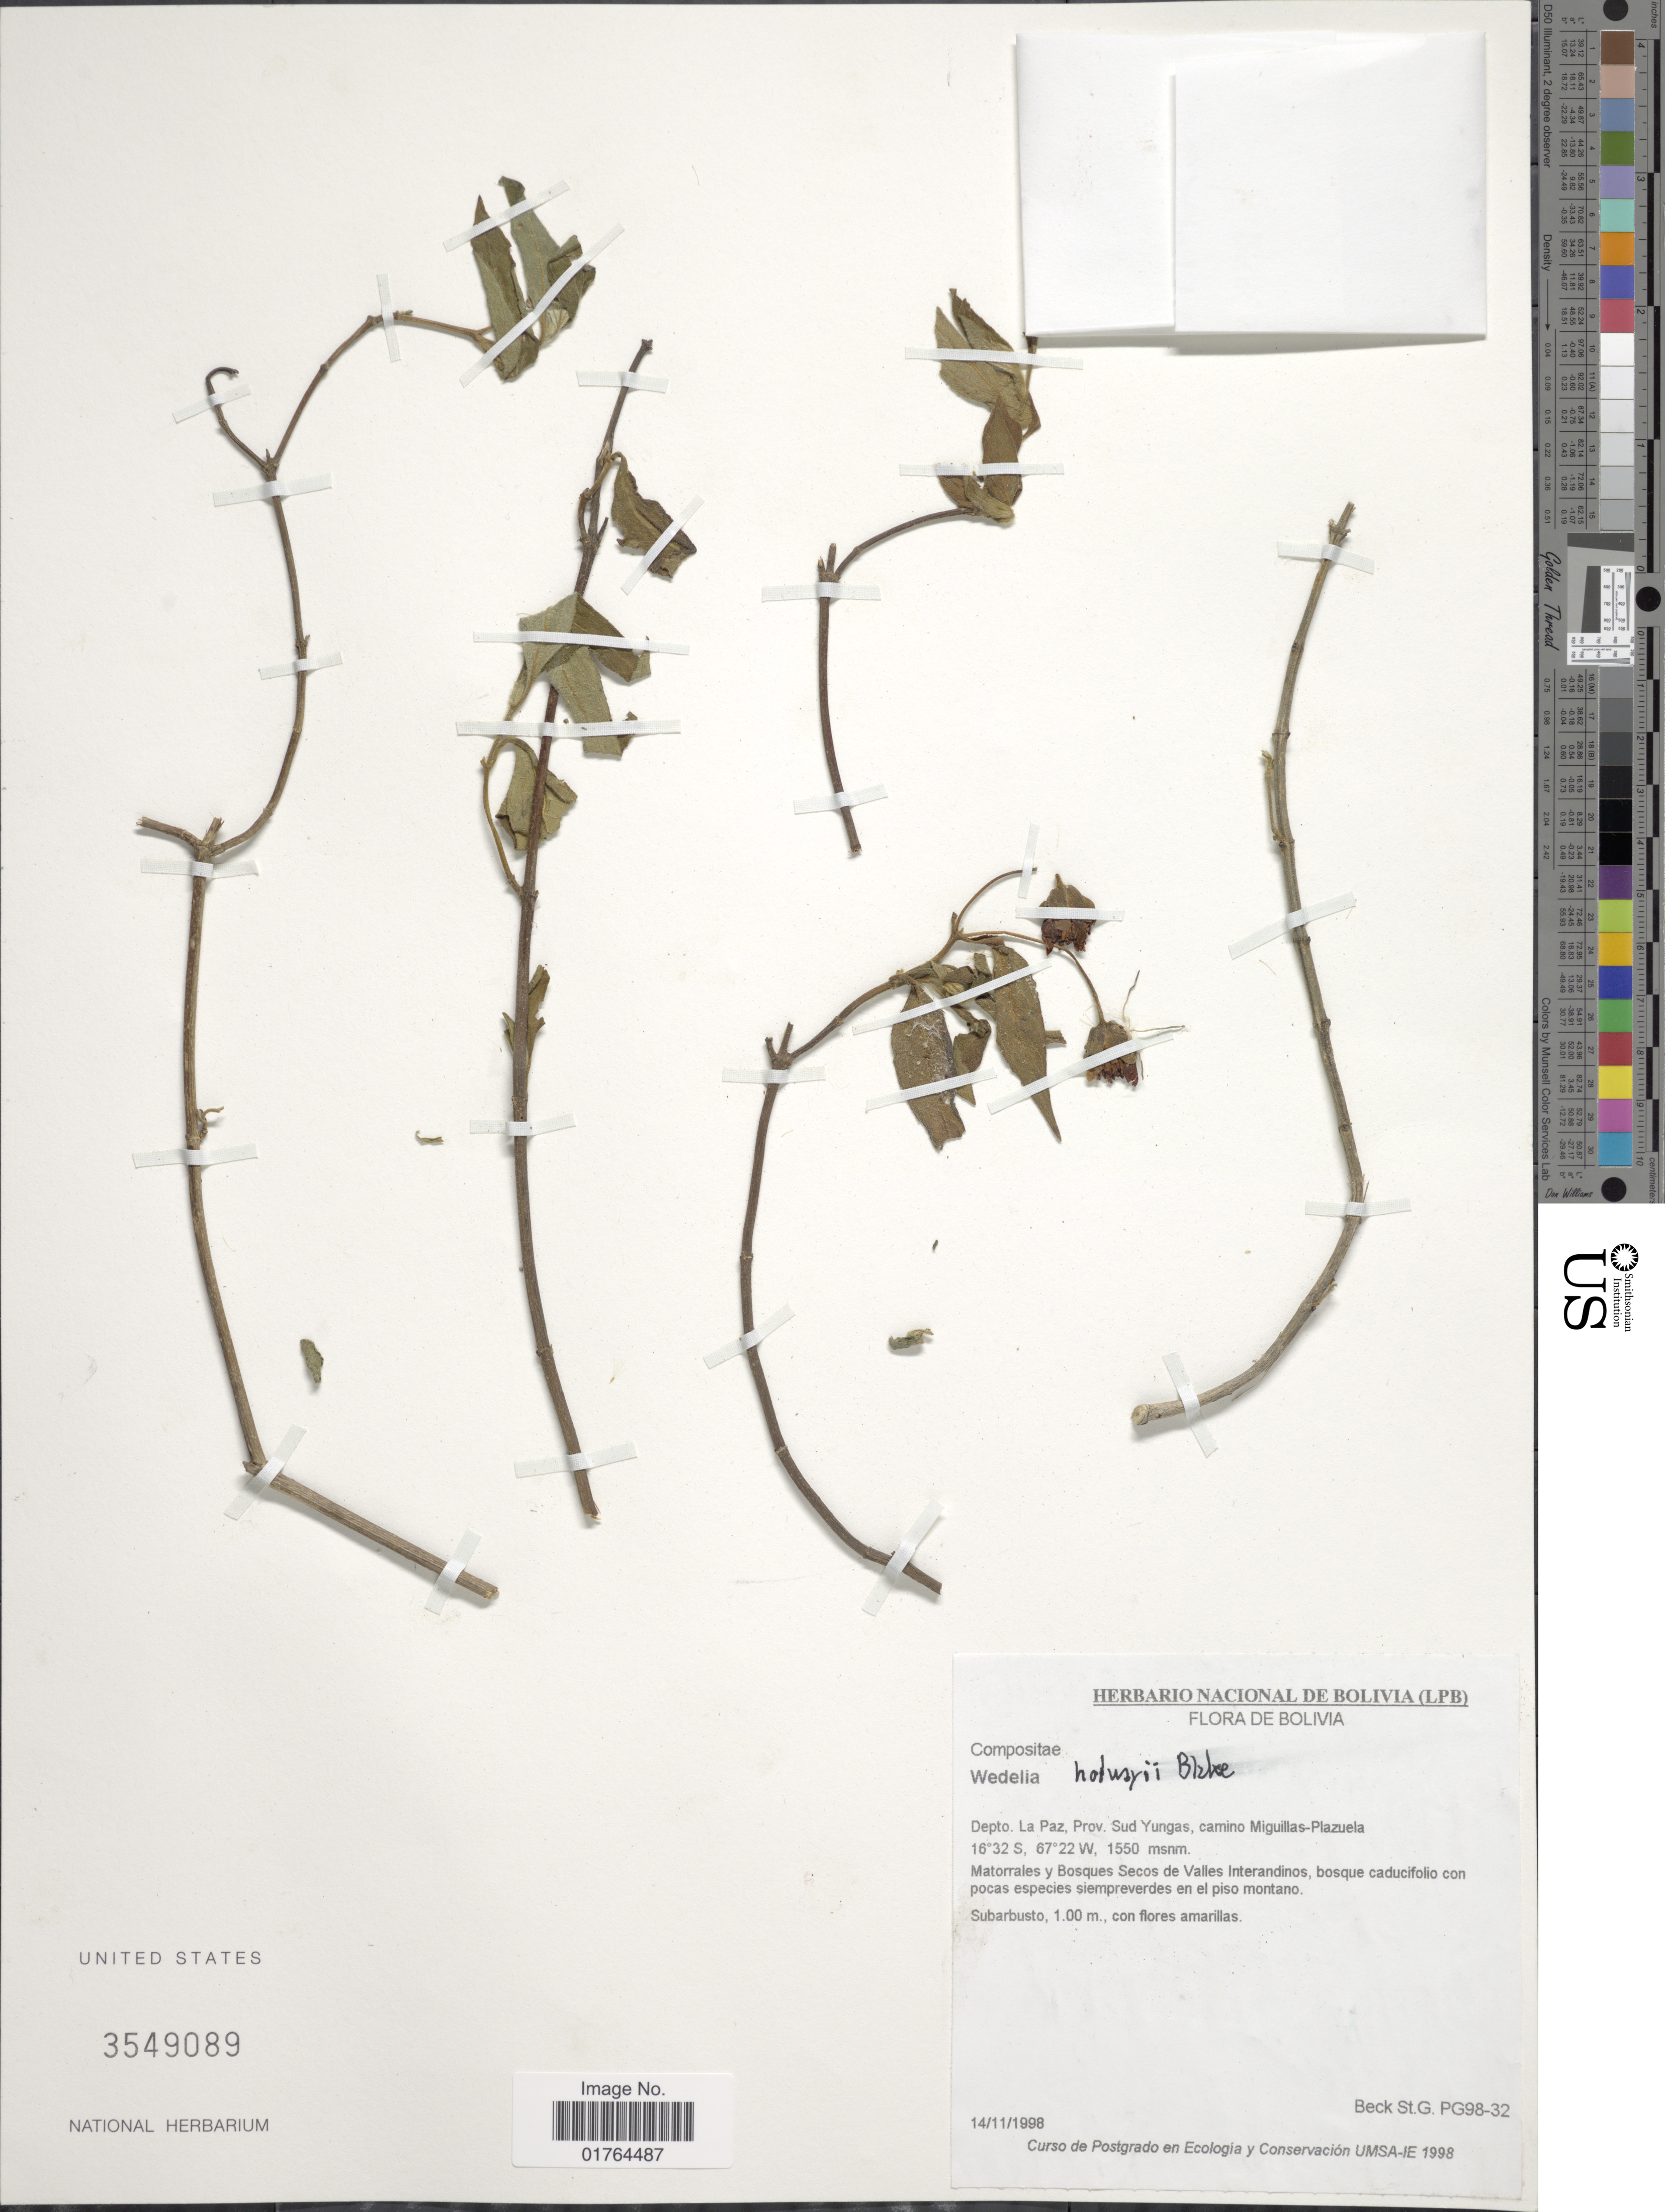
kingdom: Plantae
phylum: Tracheophyta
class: Magnoliopsida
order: Asterales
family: Asteraceae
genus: Wedelia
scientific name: Wedelia holwayi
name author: S.F. Blake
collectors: S. G. Beck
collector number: PG98-32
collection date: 1998-11-14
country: Bolivia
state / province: La Paz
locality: Prov. Sud Yungas, camino Miguillas-Plazuela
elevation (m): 1550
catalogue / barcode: US 3549098